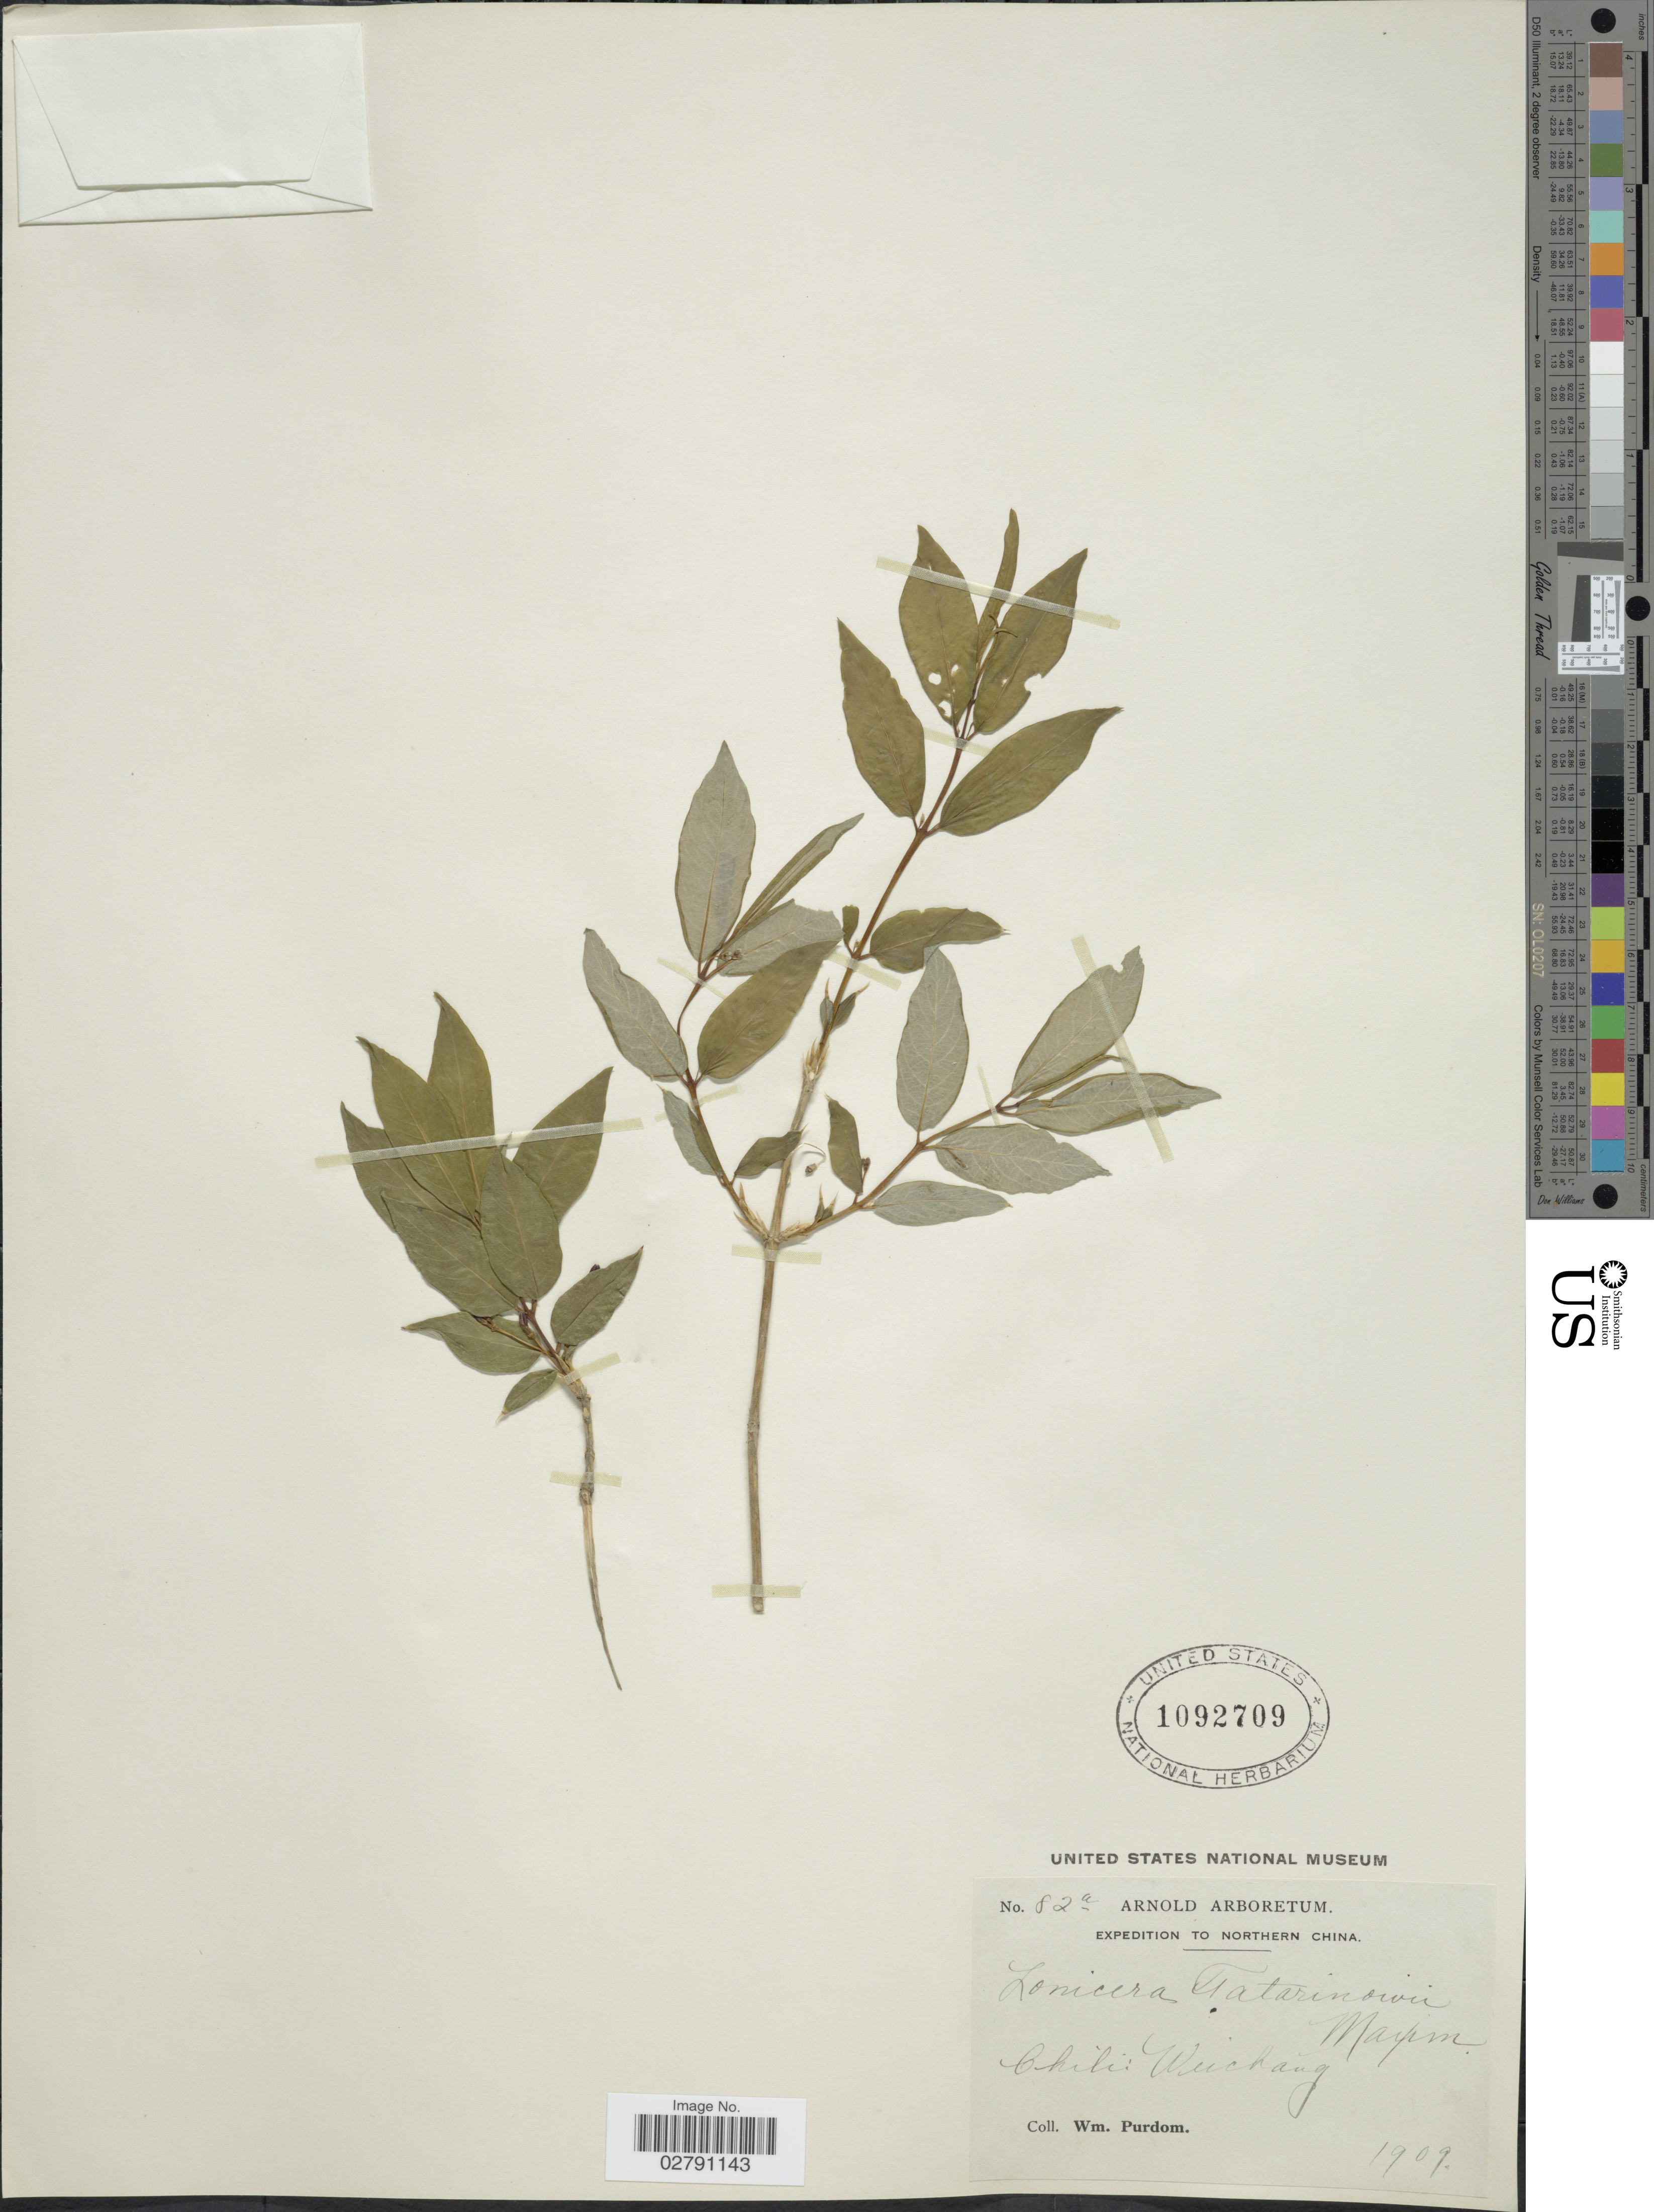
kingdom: Plantae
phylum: Tracheophyta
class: Magnoliopsida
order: Dipsacales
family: Caprifoliaceae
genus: Lonicera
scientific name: Lonicera tatarinowii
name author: Maxim.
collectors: W. Purdom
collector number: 82a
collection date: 1909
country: China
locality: Northern China. Chili: Weichang.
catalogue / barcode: US 1092709